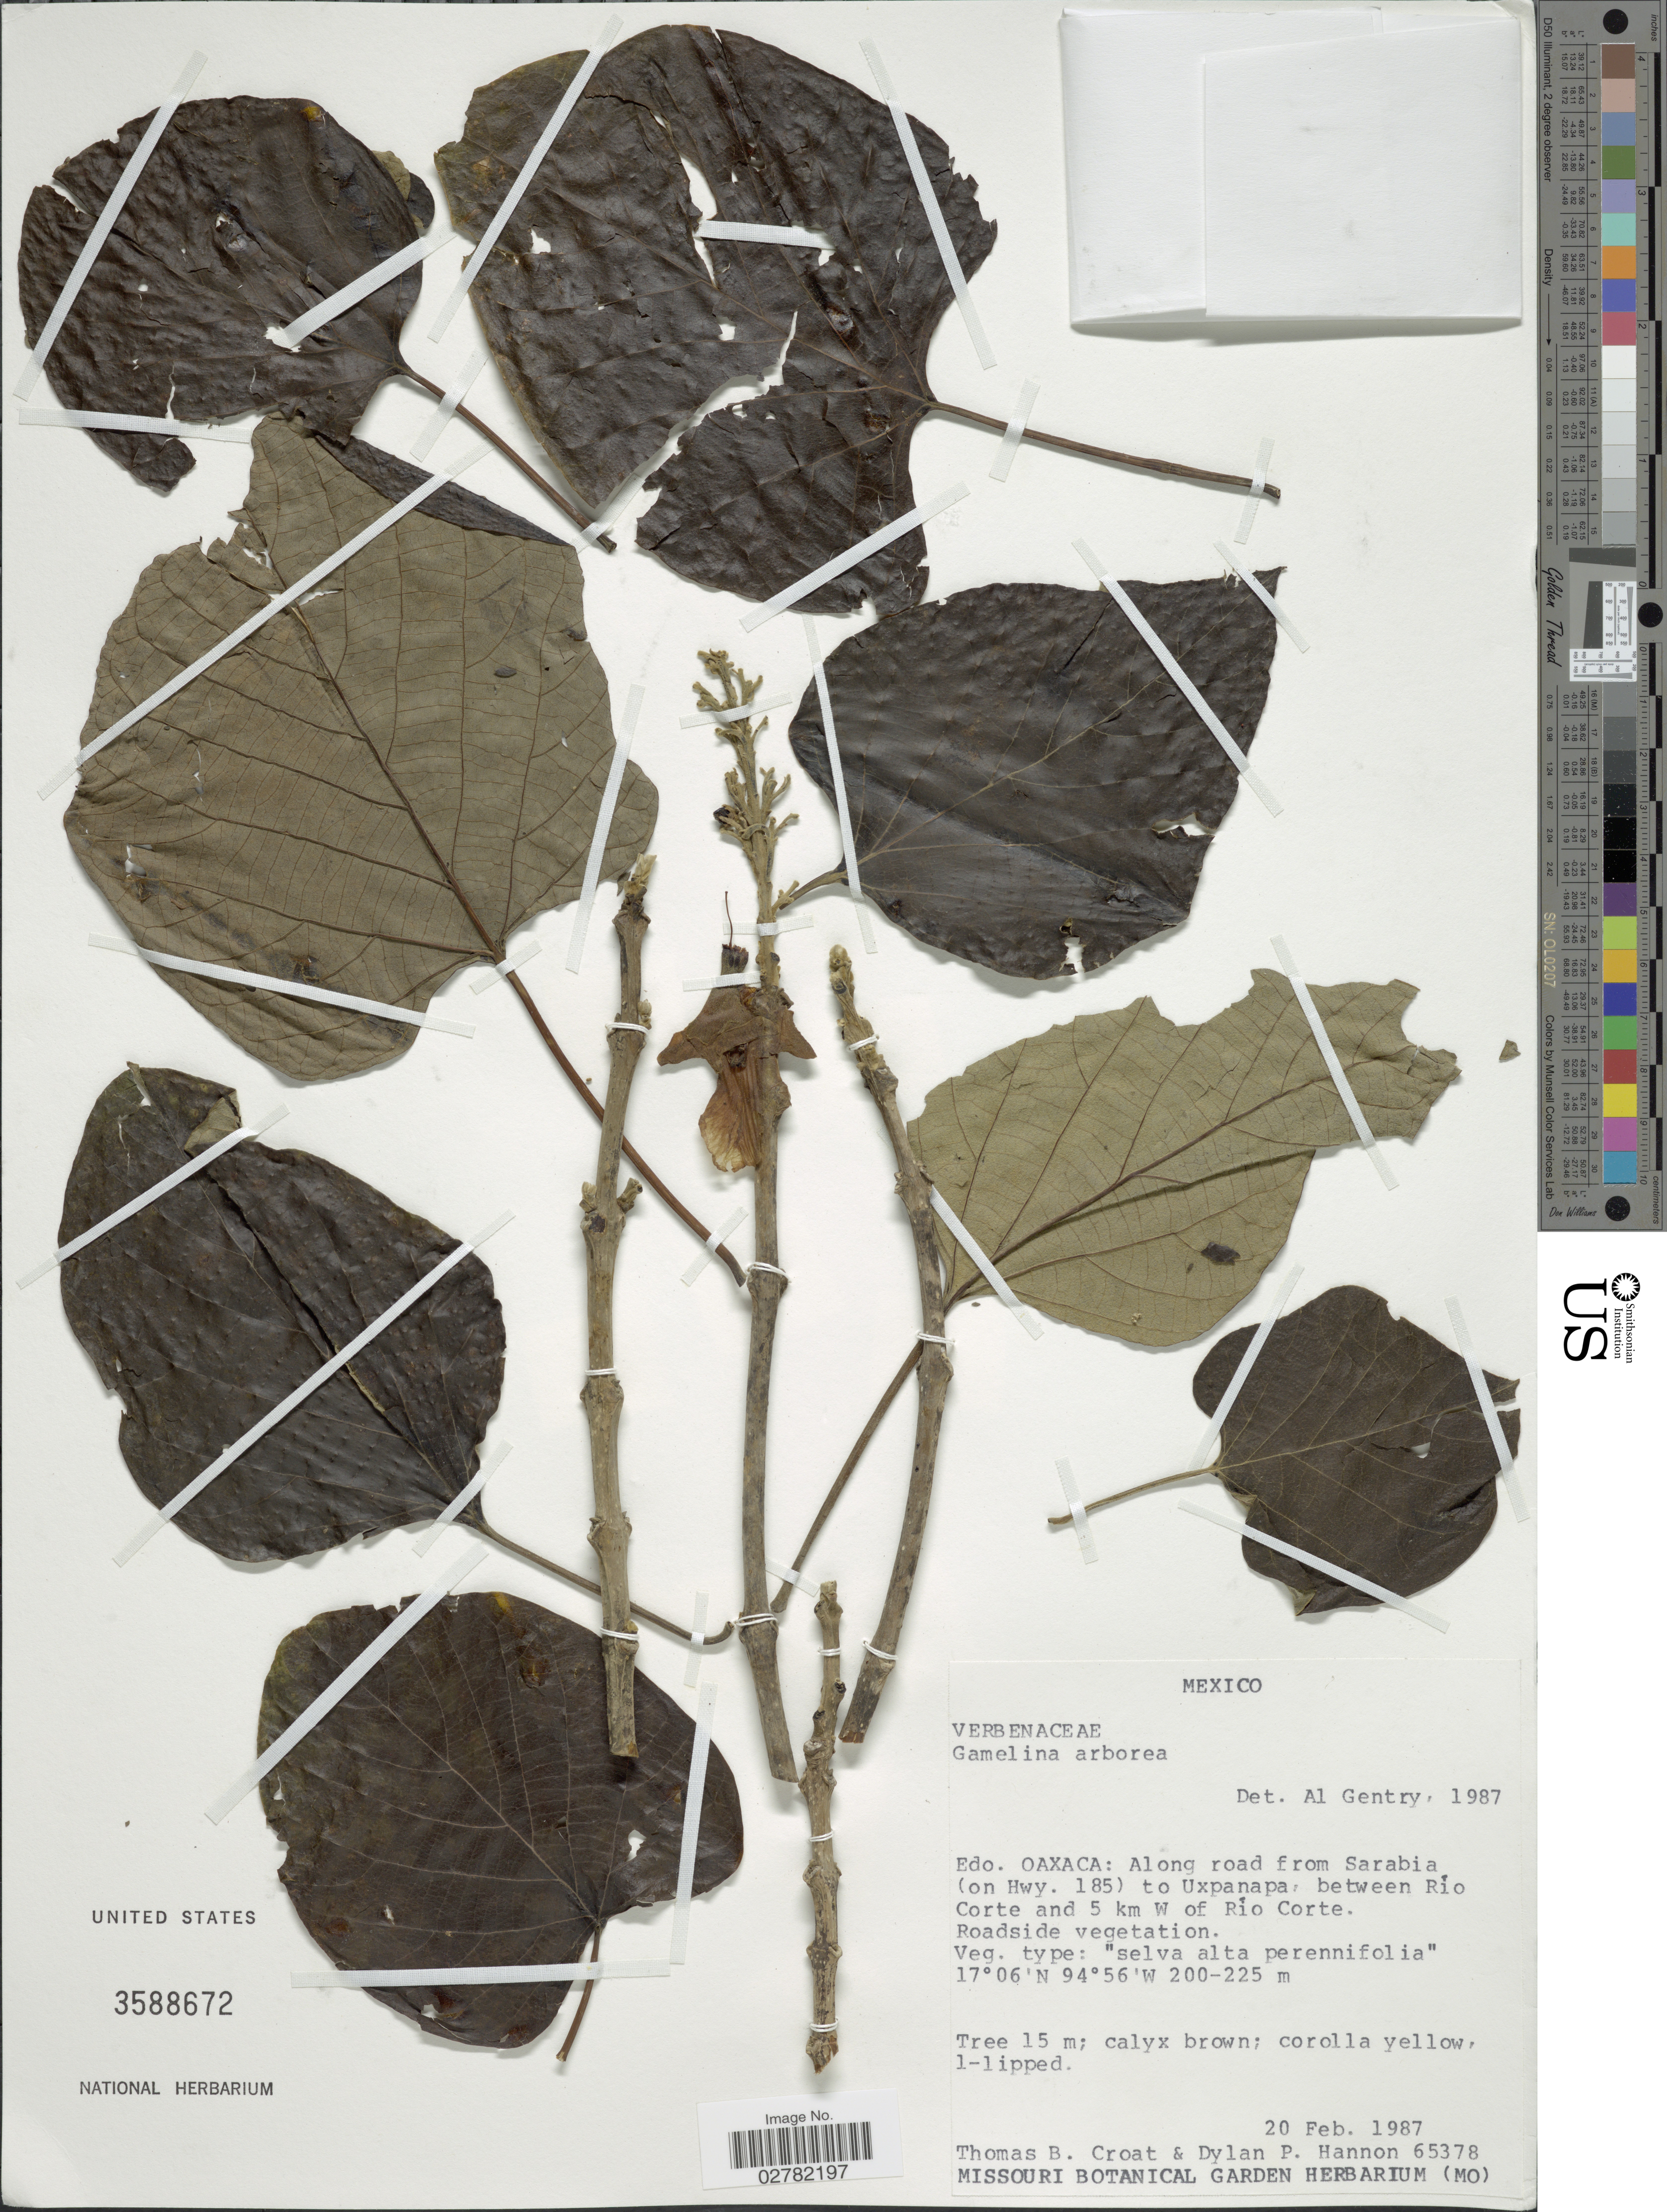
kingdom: Plantae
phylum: Tracheophyta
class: Magnoliopsida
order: Lamiales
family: Lamiaceae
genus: Gmelina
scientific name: Gmelina arborea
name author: Roxb. ex Sm.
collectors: T. B. Croat & D. Hannon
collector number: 65378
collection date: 1987-02-20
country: Mexico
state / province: Oaxaca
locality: Edo. Oaxaca: Along road from Sarabia (on Hwy. 185) to Uxpanapa, between Río Corte and 5 km W of Río Corte.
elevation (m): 200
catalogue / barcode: US 3588672